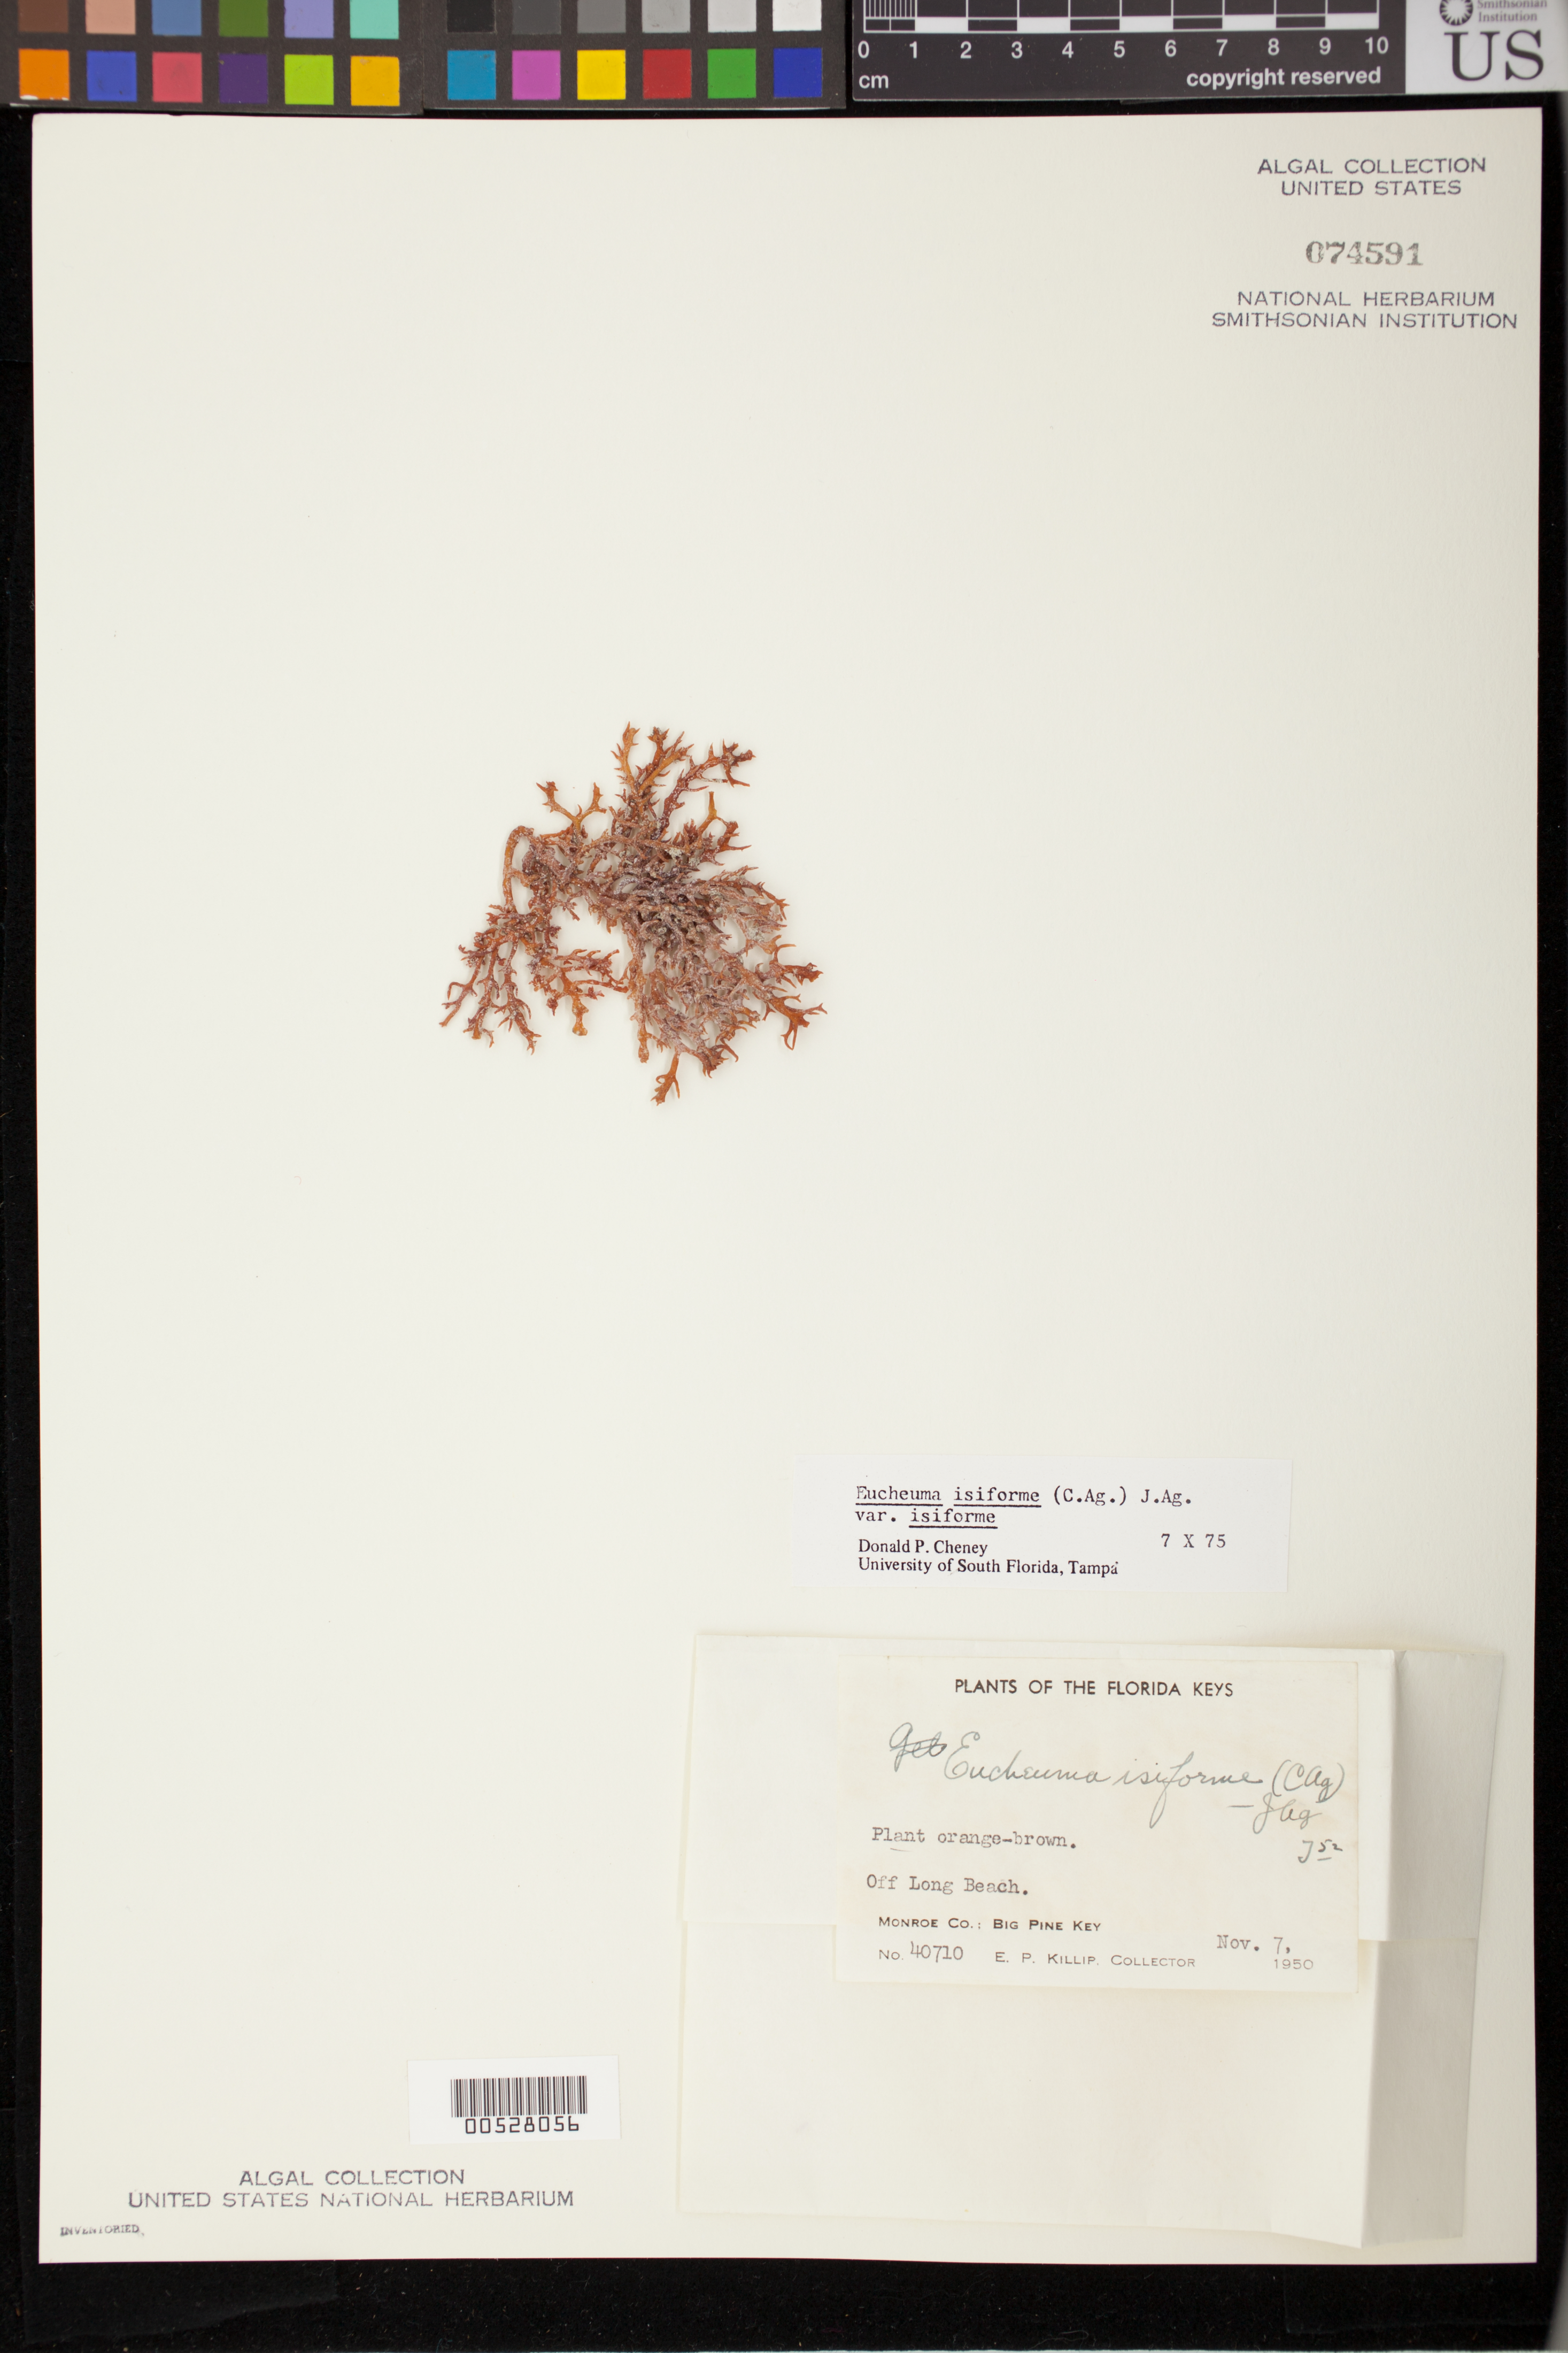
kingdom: Plantae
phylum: Rhodophyta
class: Florideophyceae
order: Gigartinales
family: Solieriaceae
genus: Eucheumatopsis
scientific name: Eucheumatopsis isiformis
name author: (C. Agardh) M.L. Núñez-Resendiz et al.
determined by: Algae name updating Project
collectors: E. P. Killip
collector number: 40710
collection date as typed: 07 Nov 1950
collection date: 1950-11-07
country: United States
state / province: Florida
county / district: Monroe County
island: Big Pine Key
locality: Off Long Beach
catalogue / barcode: US 74591